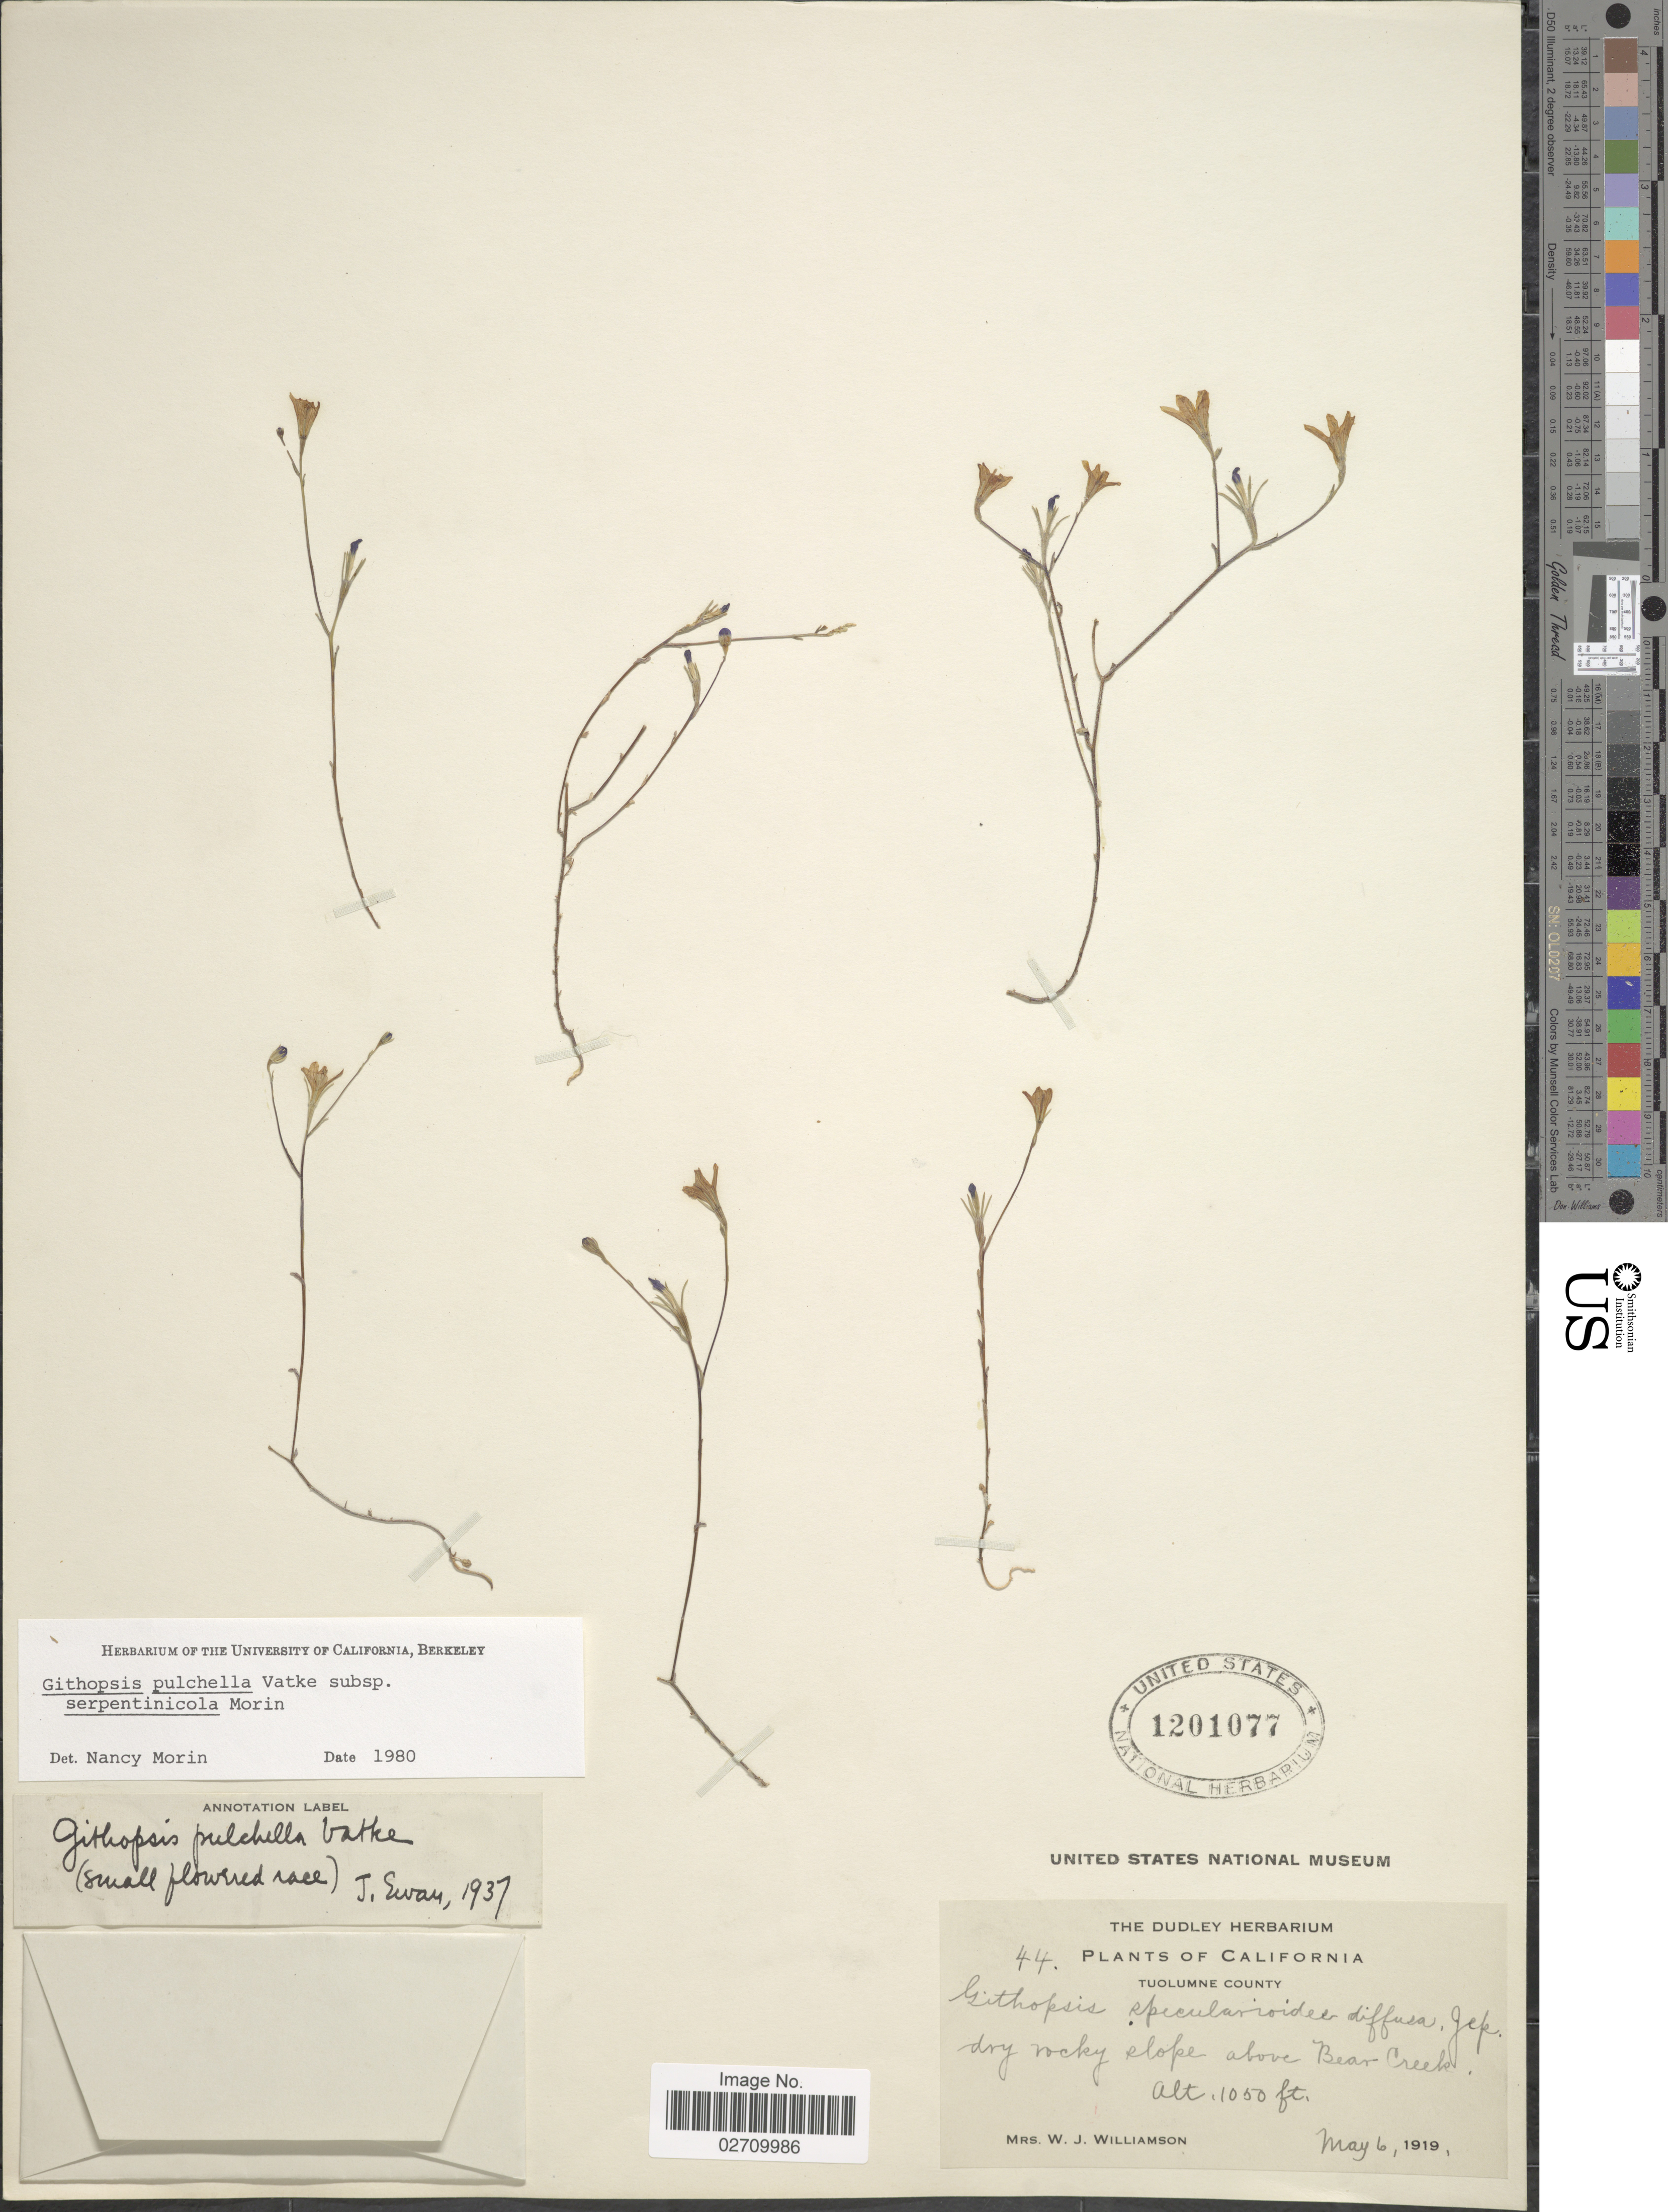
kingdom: Plantae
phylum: Tracheophyta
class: Magnoliopsida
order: Asterales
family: Campanulaceae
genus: Githopsis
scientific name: Githopsis pulchella subsp. serpentinicola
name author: Morin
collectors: W. Williamson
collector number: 44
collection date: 1919-05-06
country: United States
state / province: California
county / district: Tuolumne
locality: Tuolumne County. Slope above Bear Creek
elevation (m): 320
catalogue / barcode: US 1201077